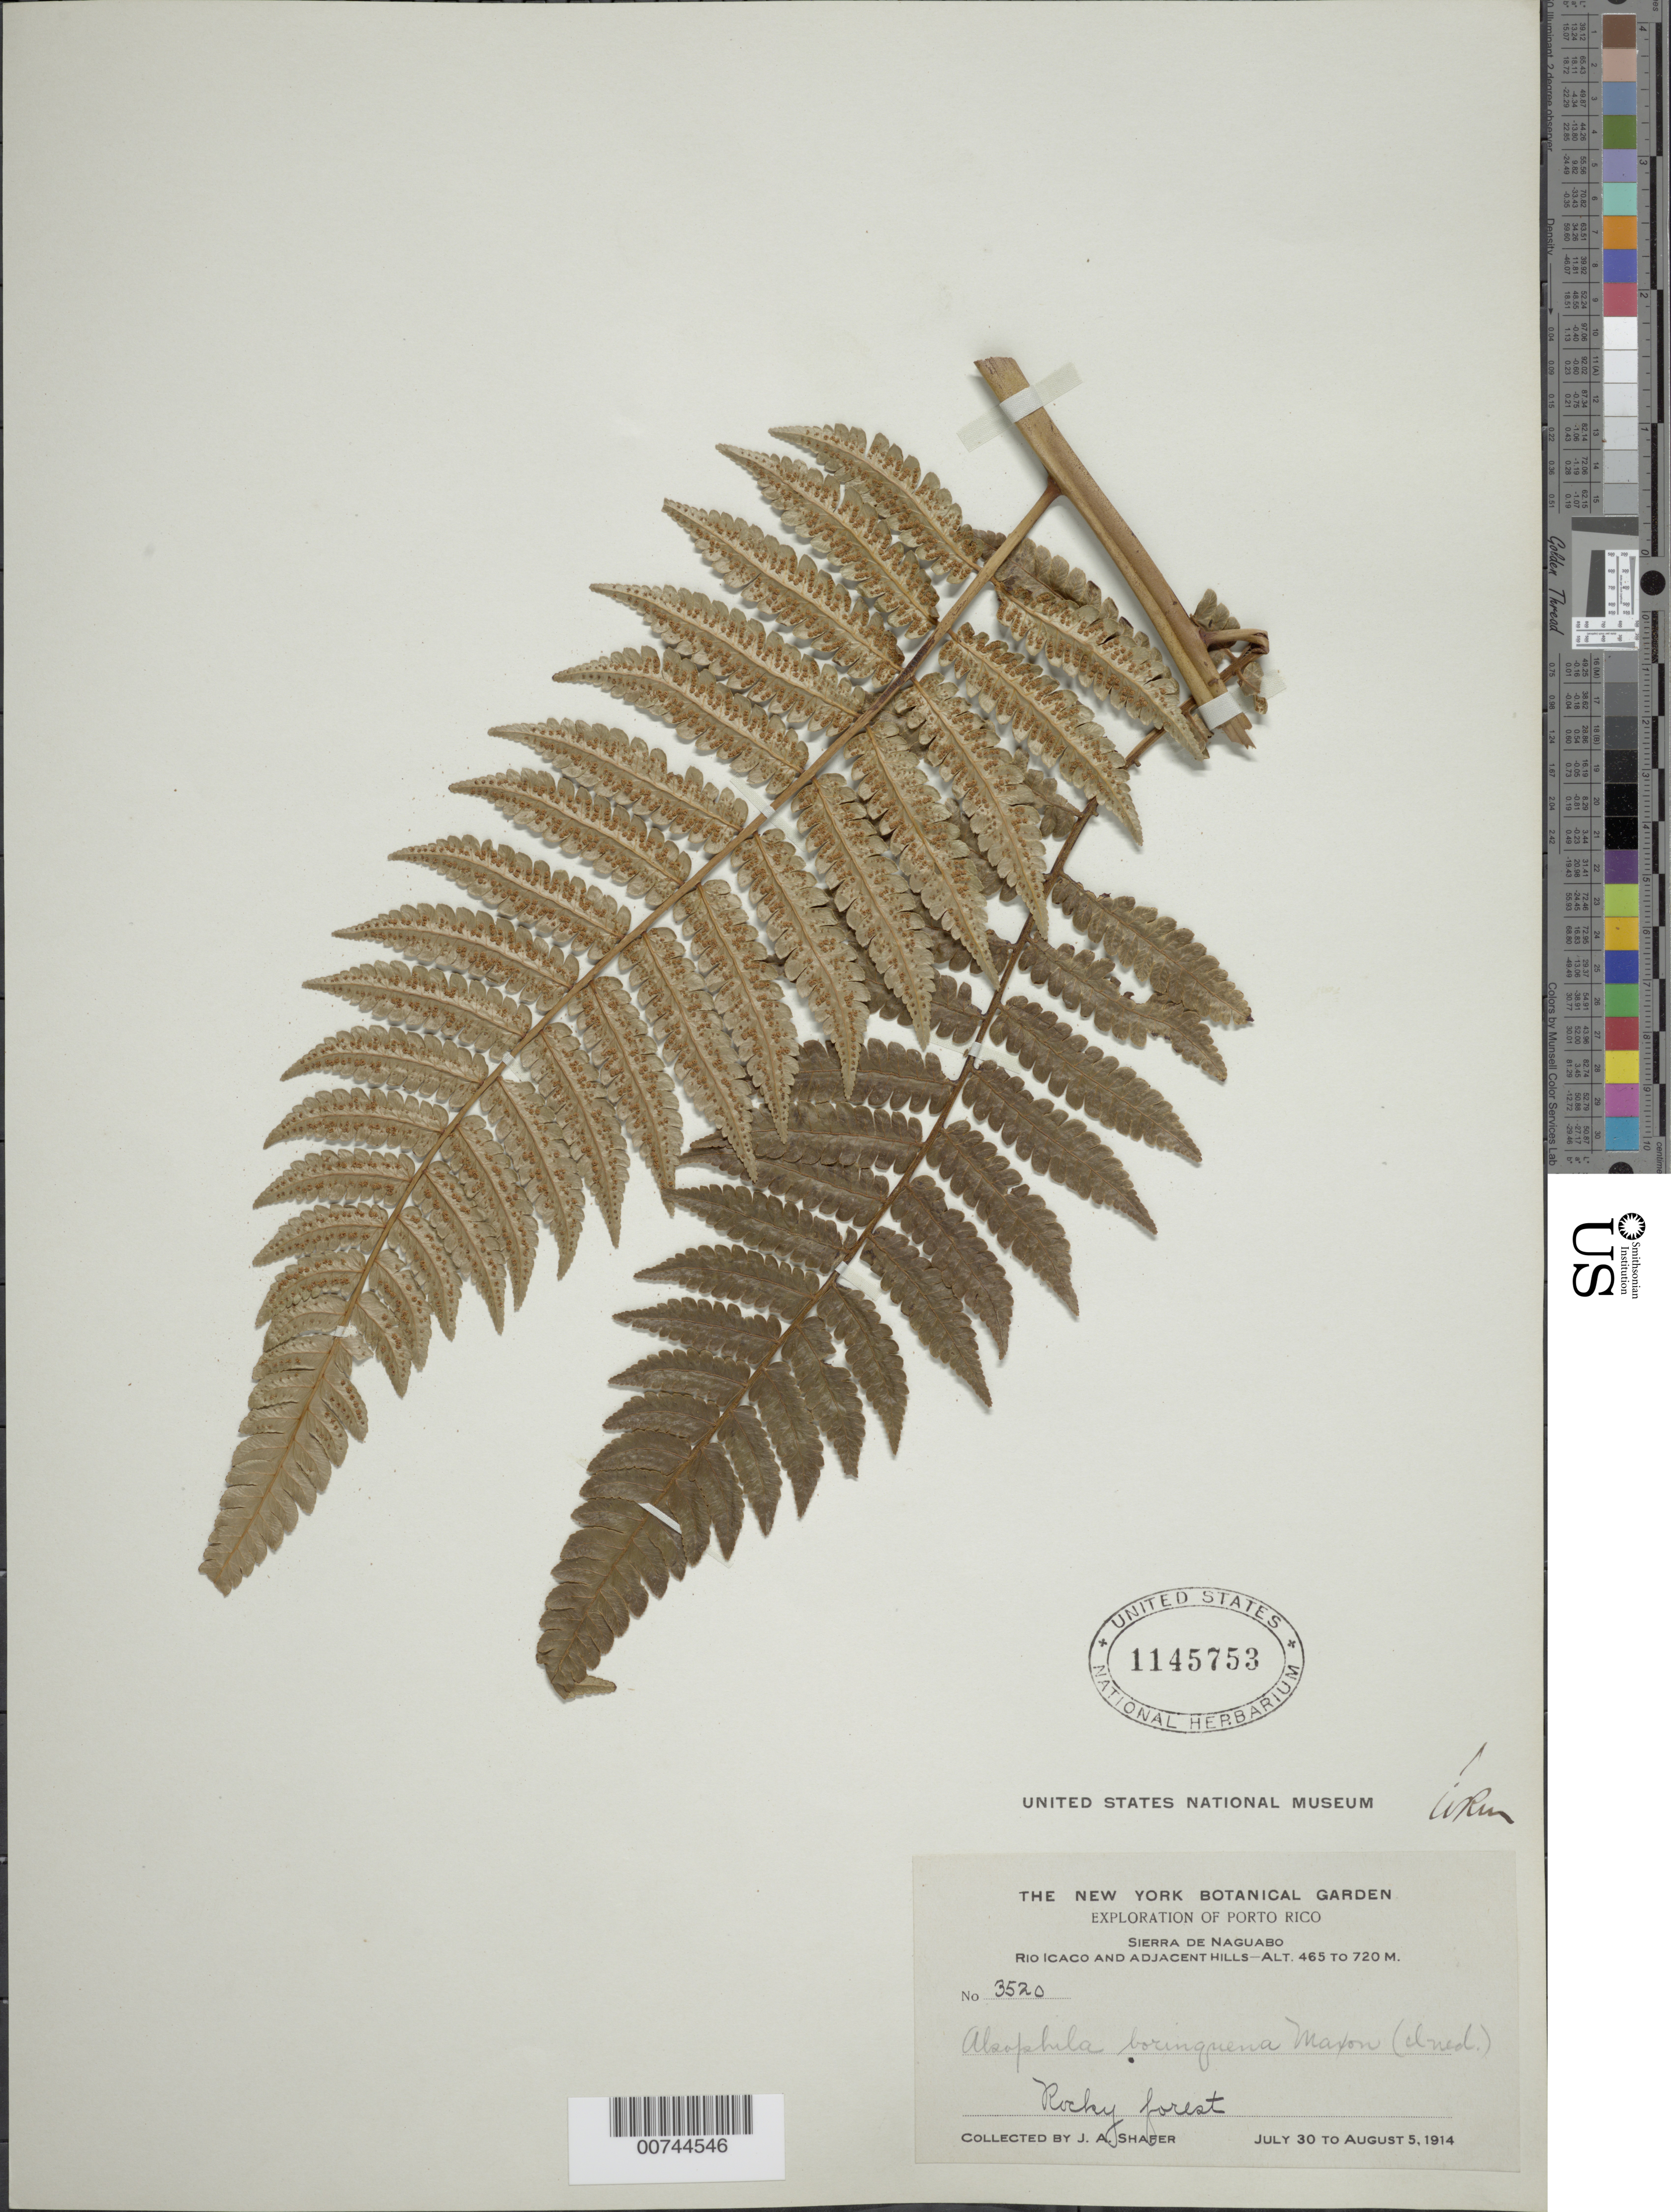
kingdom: Plantae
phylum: Tracheophyta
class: Polypodiopsida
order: Cyatheales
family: Cyatheaceae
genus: Cyathea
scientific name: Cyathea borinquena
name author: (Maxon) Domin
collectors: J. A. Shafer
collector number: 3520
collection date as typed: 30 Jul 1914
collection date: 1914-07-30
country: Puerto Rico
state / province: Naguabo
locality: Sierra de Naguabo, Rio Icaco and adjacent Hills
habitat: Rocky forest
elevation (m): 465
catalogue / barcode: US 1145753